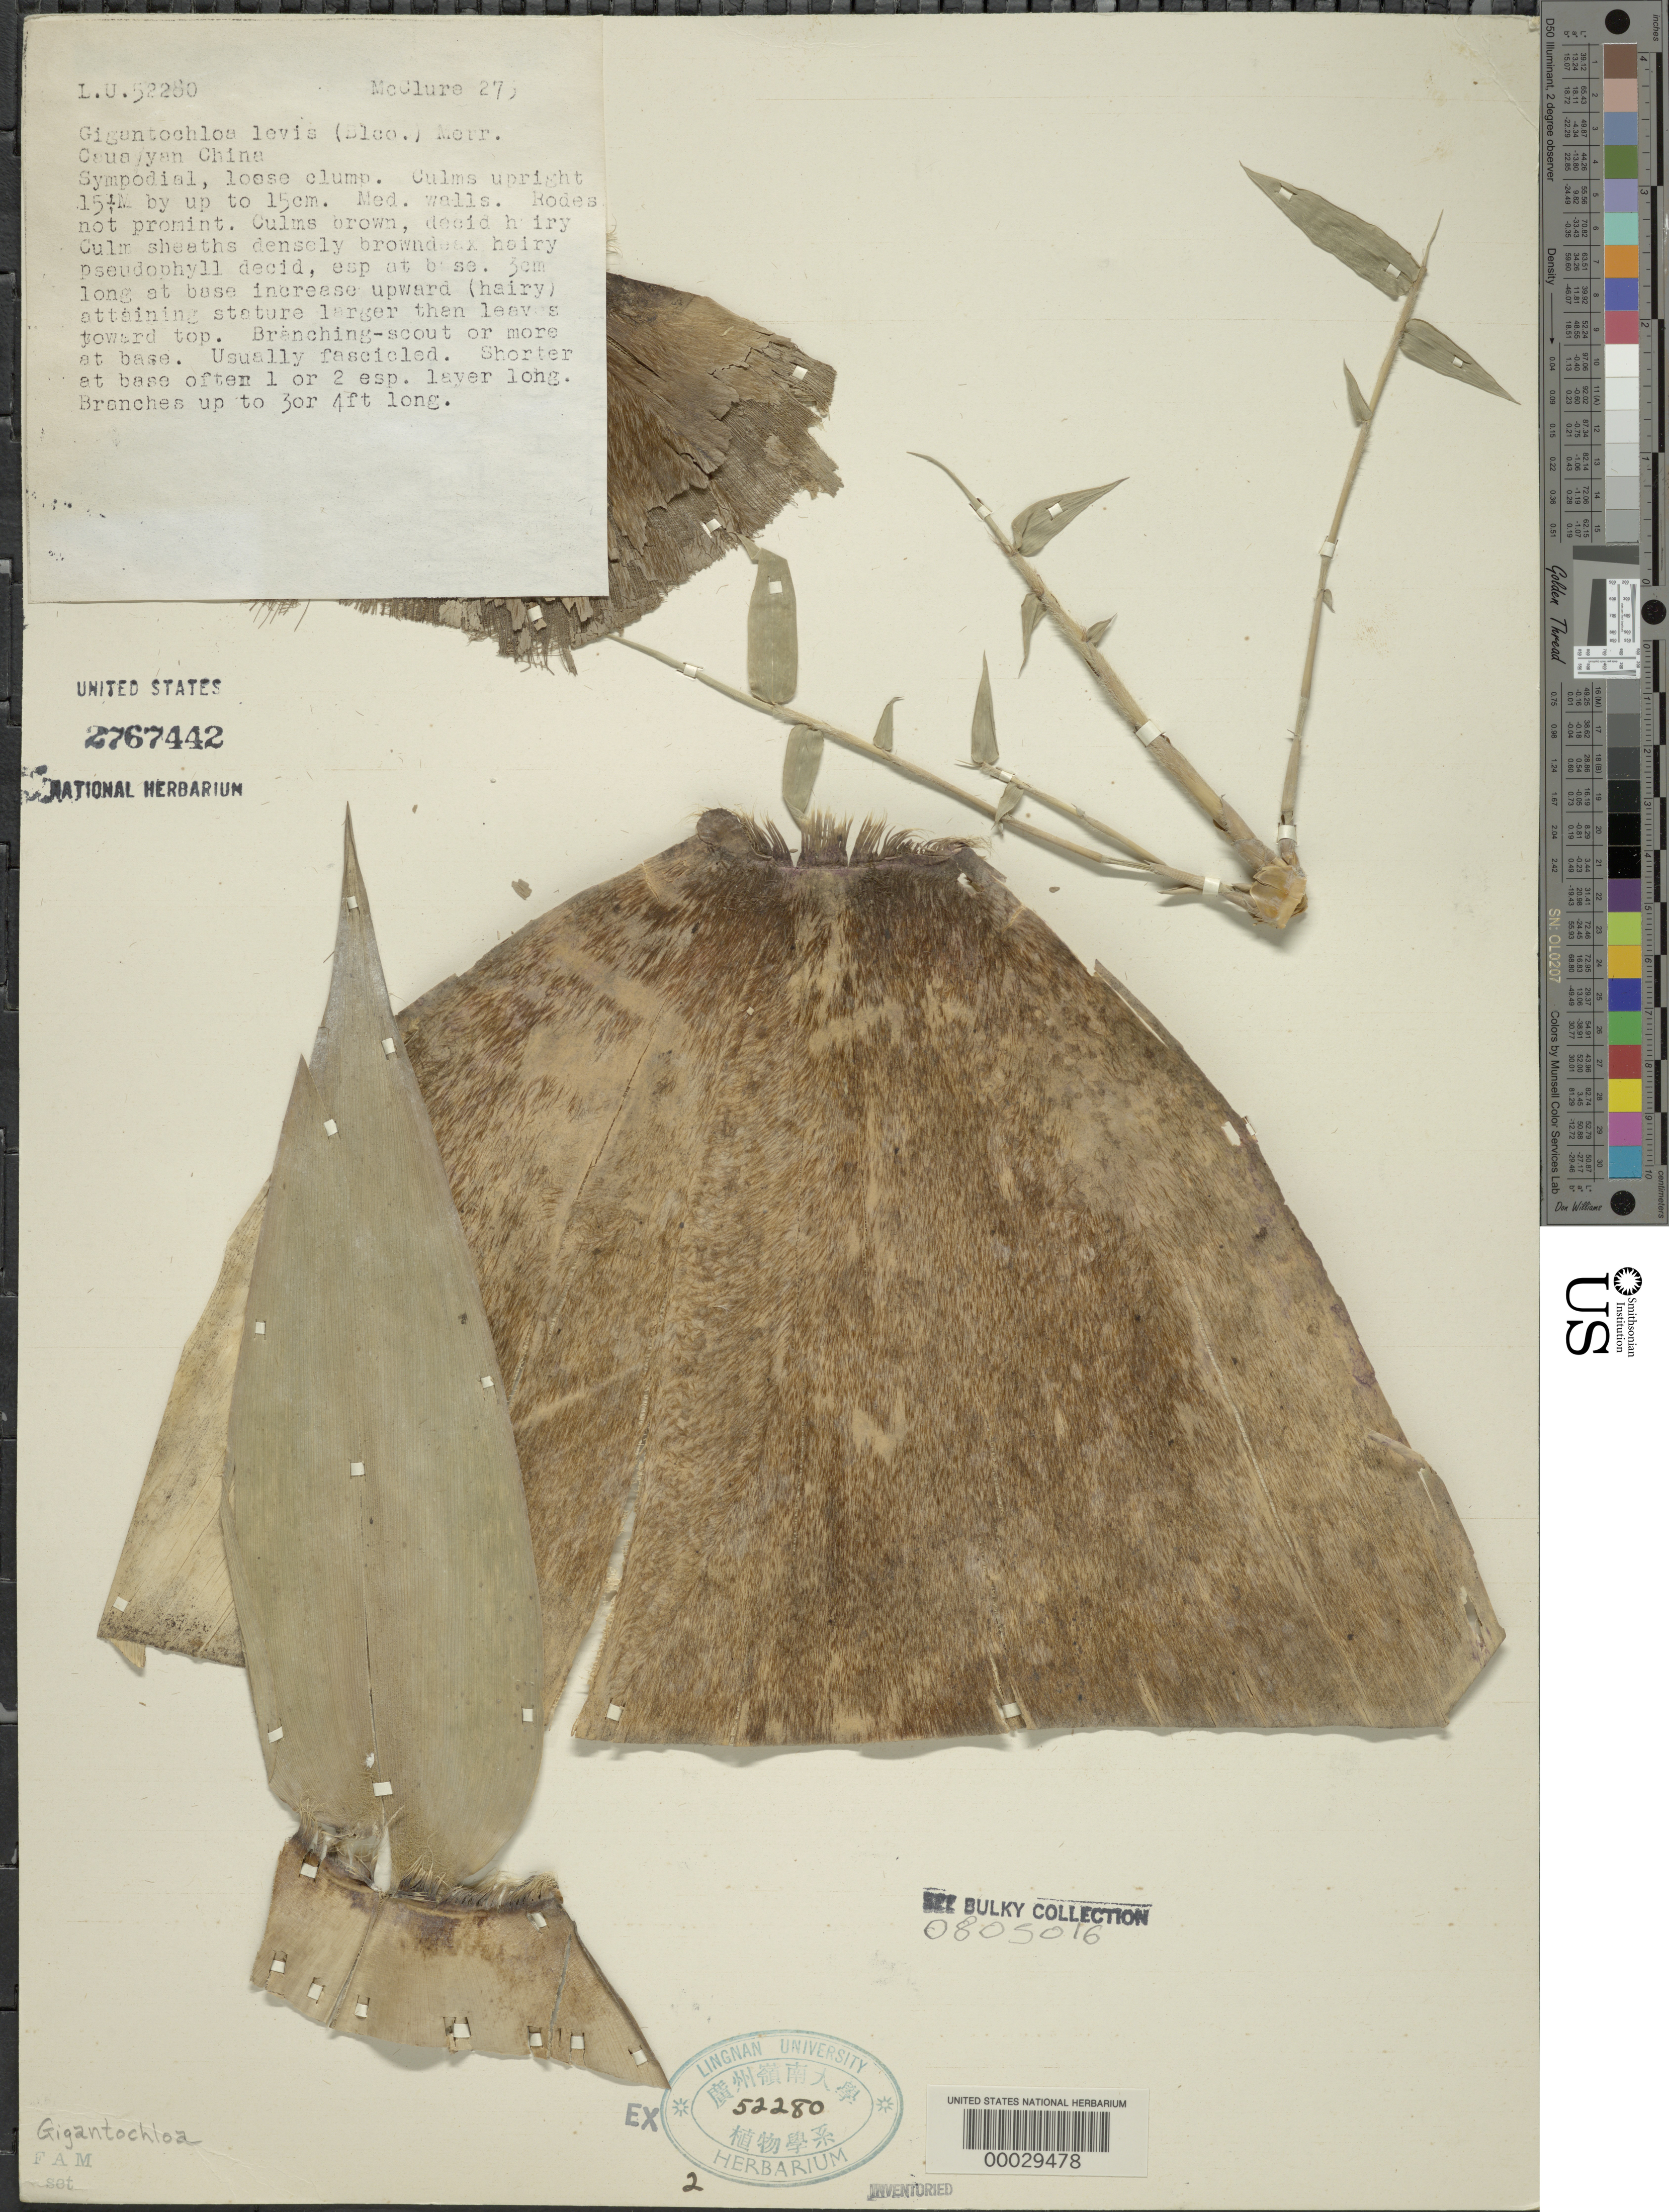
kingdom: Plantae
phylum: Tracheophyta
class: Liliopsida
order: Poales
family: Poaceae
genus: Gigantochloa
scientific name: Gigantochloa levis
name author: (Blanco) Merr.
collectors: F. A. McClure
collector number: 273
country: China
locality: Caugyan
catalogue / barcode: US 2767442